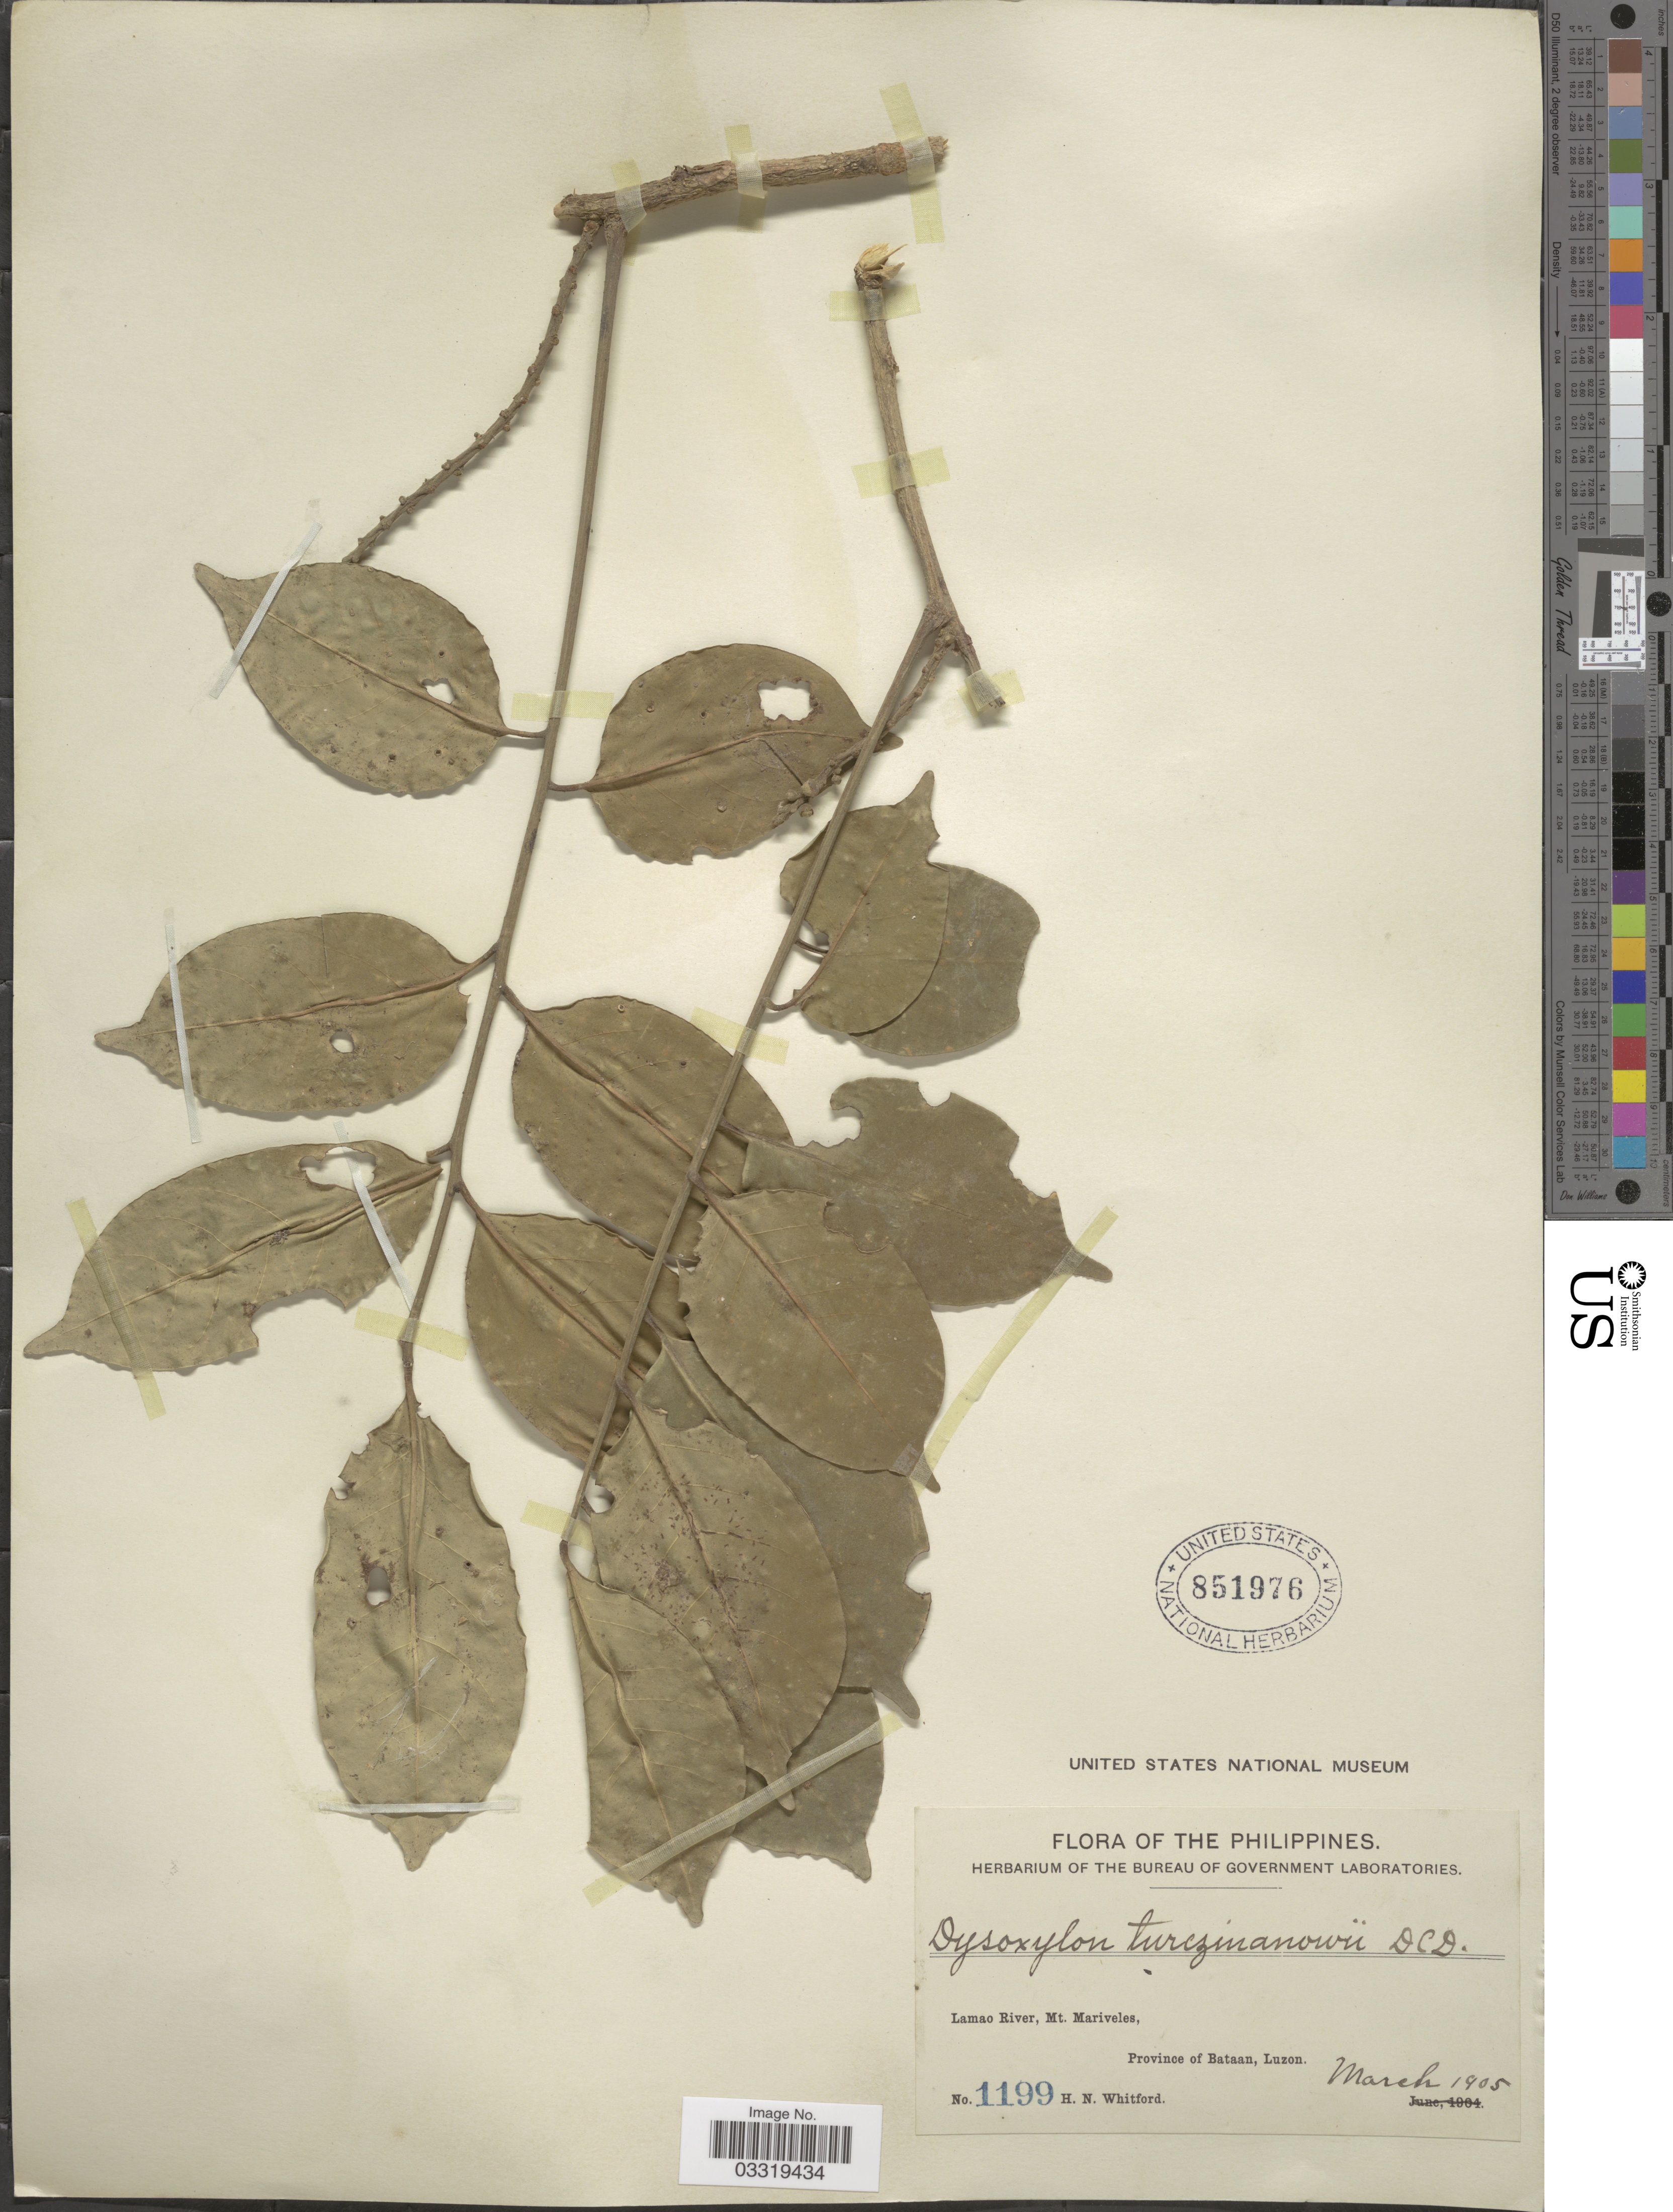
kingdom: Plantae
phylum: Tracheophyta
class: Magnoliopsida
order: Sapindales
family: Meliaceae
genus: Dysoxylum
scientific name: Dysoxylum oppositifolium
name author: F. Muell.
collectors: H. N. Whitford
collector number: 1199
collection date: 1905-03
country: Philippines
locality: Lamao River, Mt. Mariveles, Province of Bataan, Luzon.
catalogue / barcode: US 851976